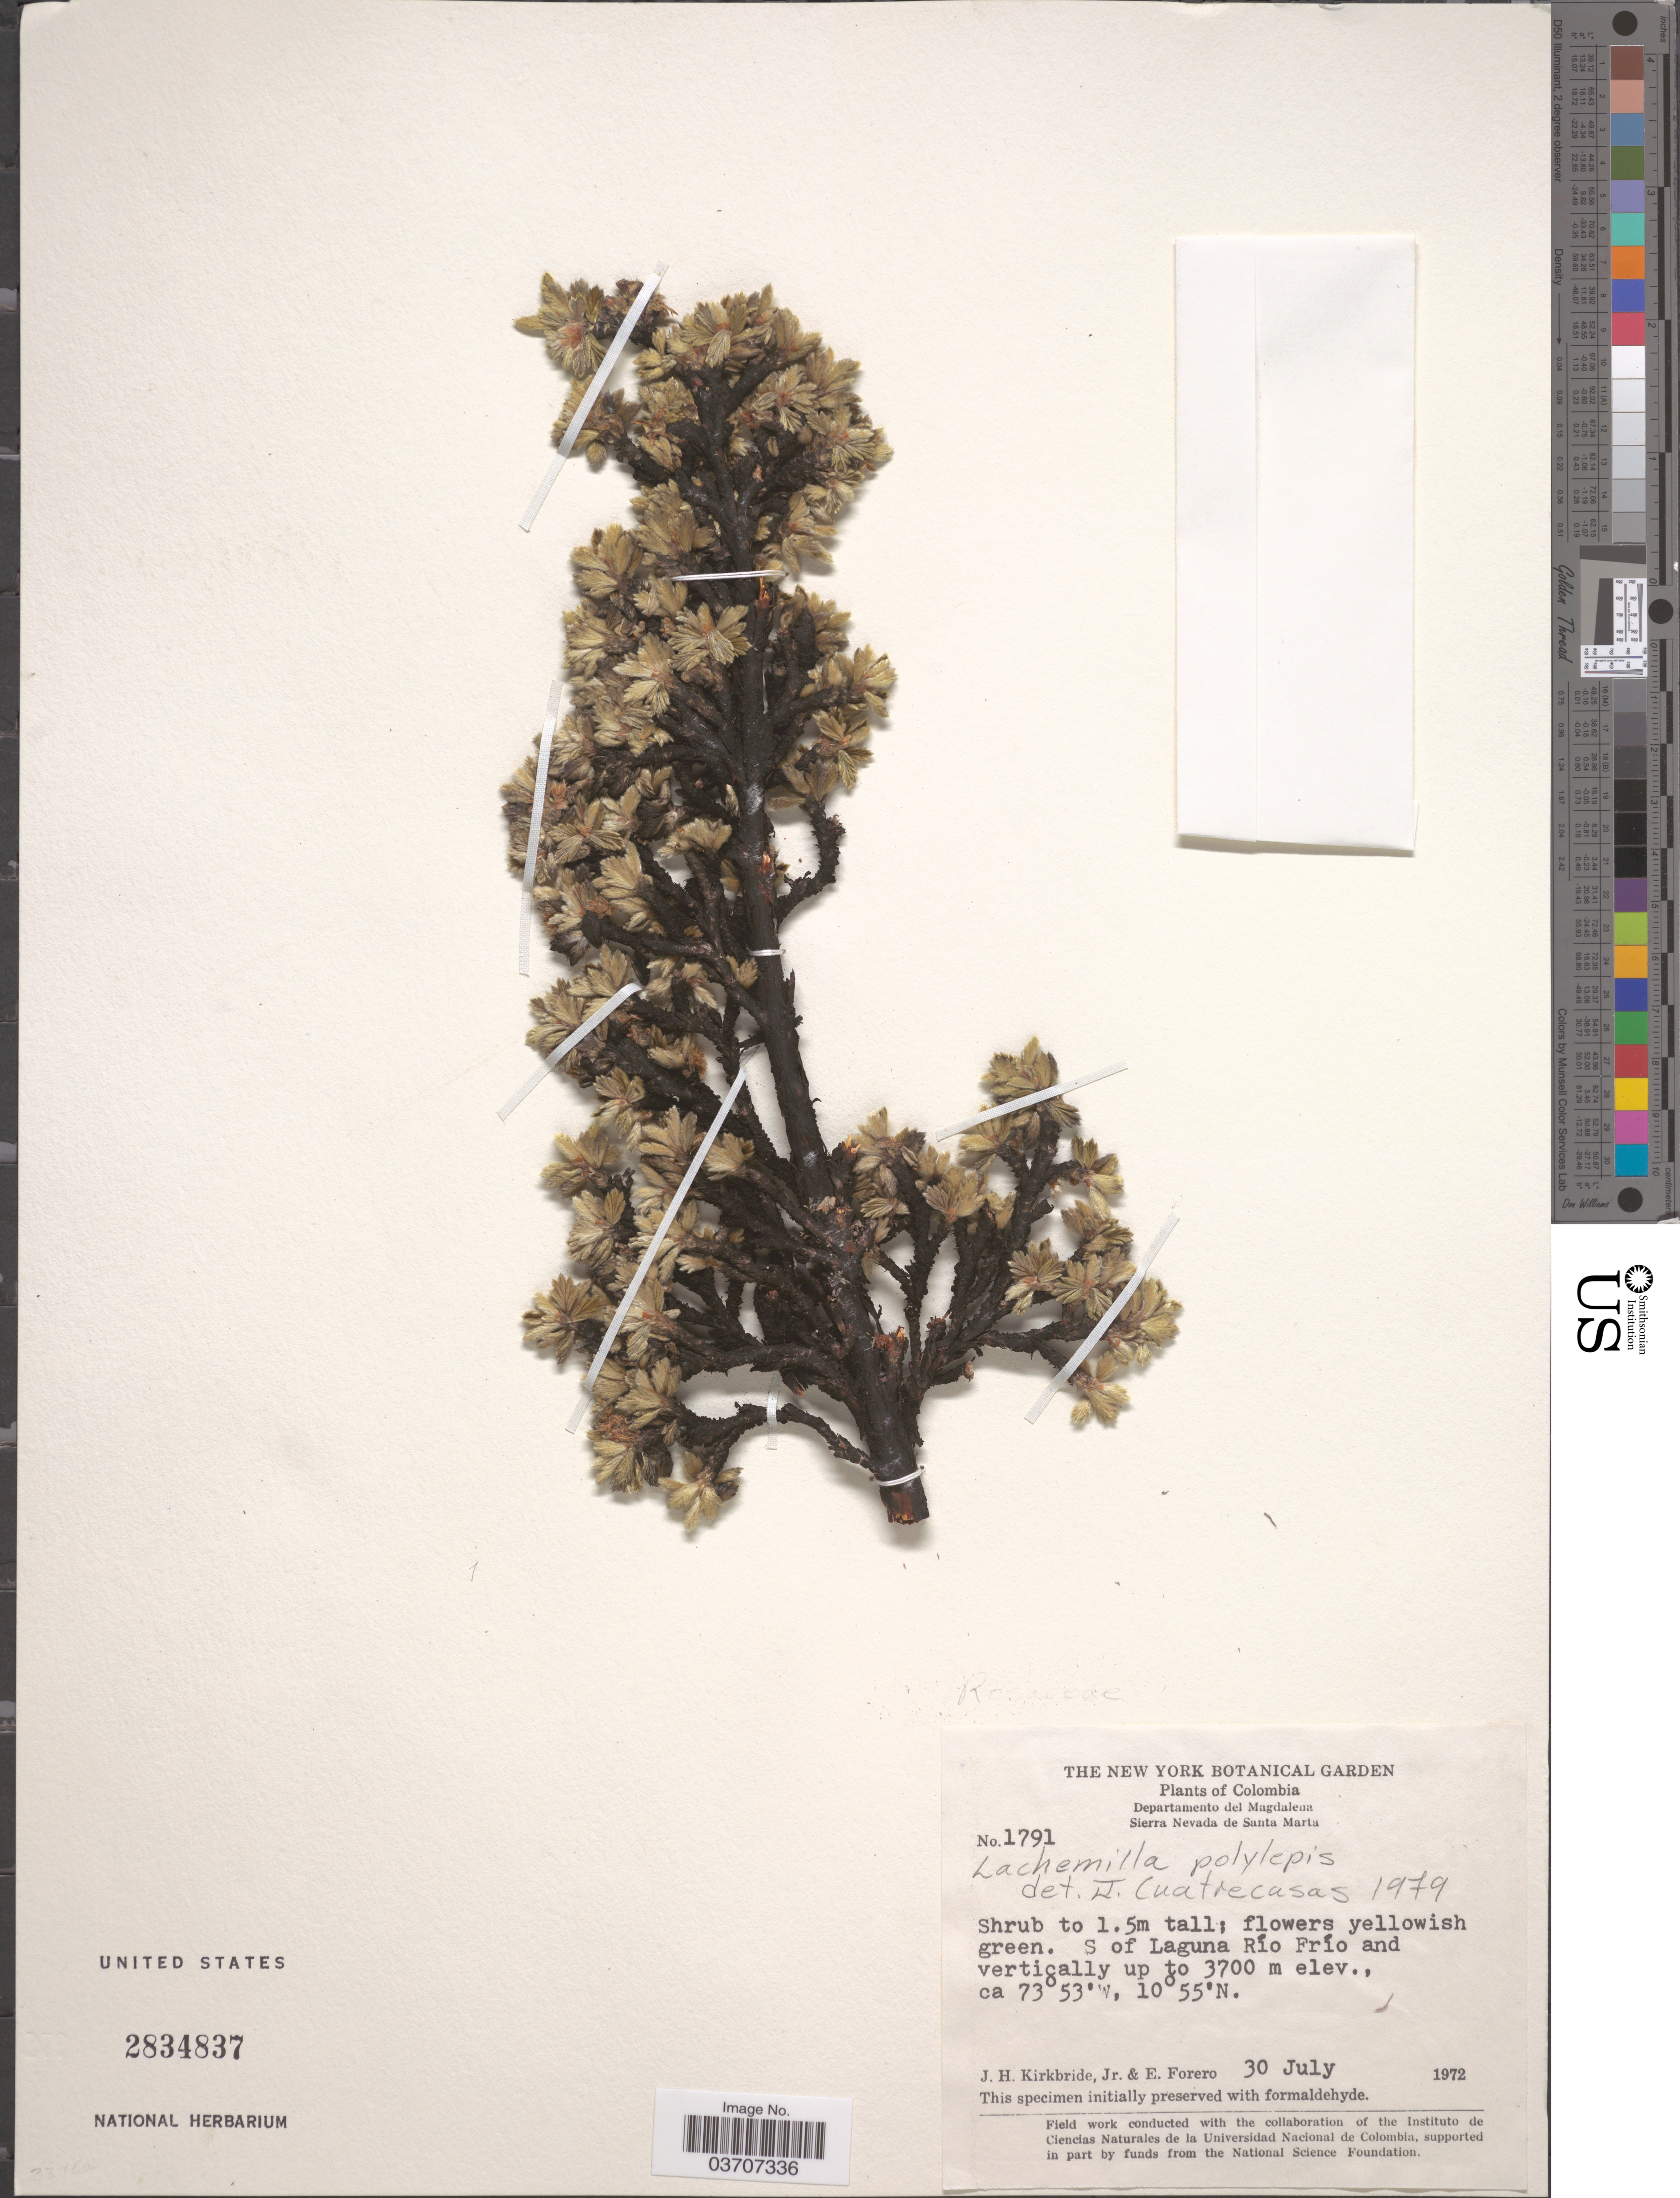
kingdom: Plantae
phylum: Tracheophyta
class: Magnoliopsida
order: Rosales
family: Rosaceae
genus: Lachemilla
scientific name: Lachemilla polylepis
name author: (Wedd.) Rothm.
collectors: J. H. Kirkbride & E. Forero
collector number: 1791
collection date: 1972-07-30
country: Colombia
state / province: Magdalena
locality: Departamento del Magdalena. Sierra Nevada de Santa Marta. S of Laguna Río Frío and vertically up.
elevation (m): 3700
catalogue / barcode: US 2834837